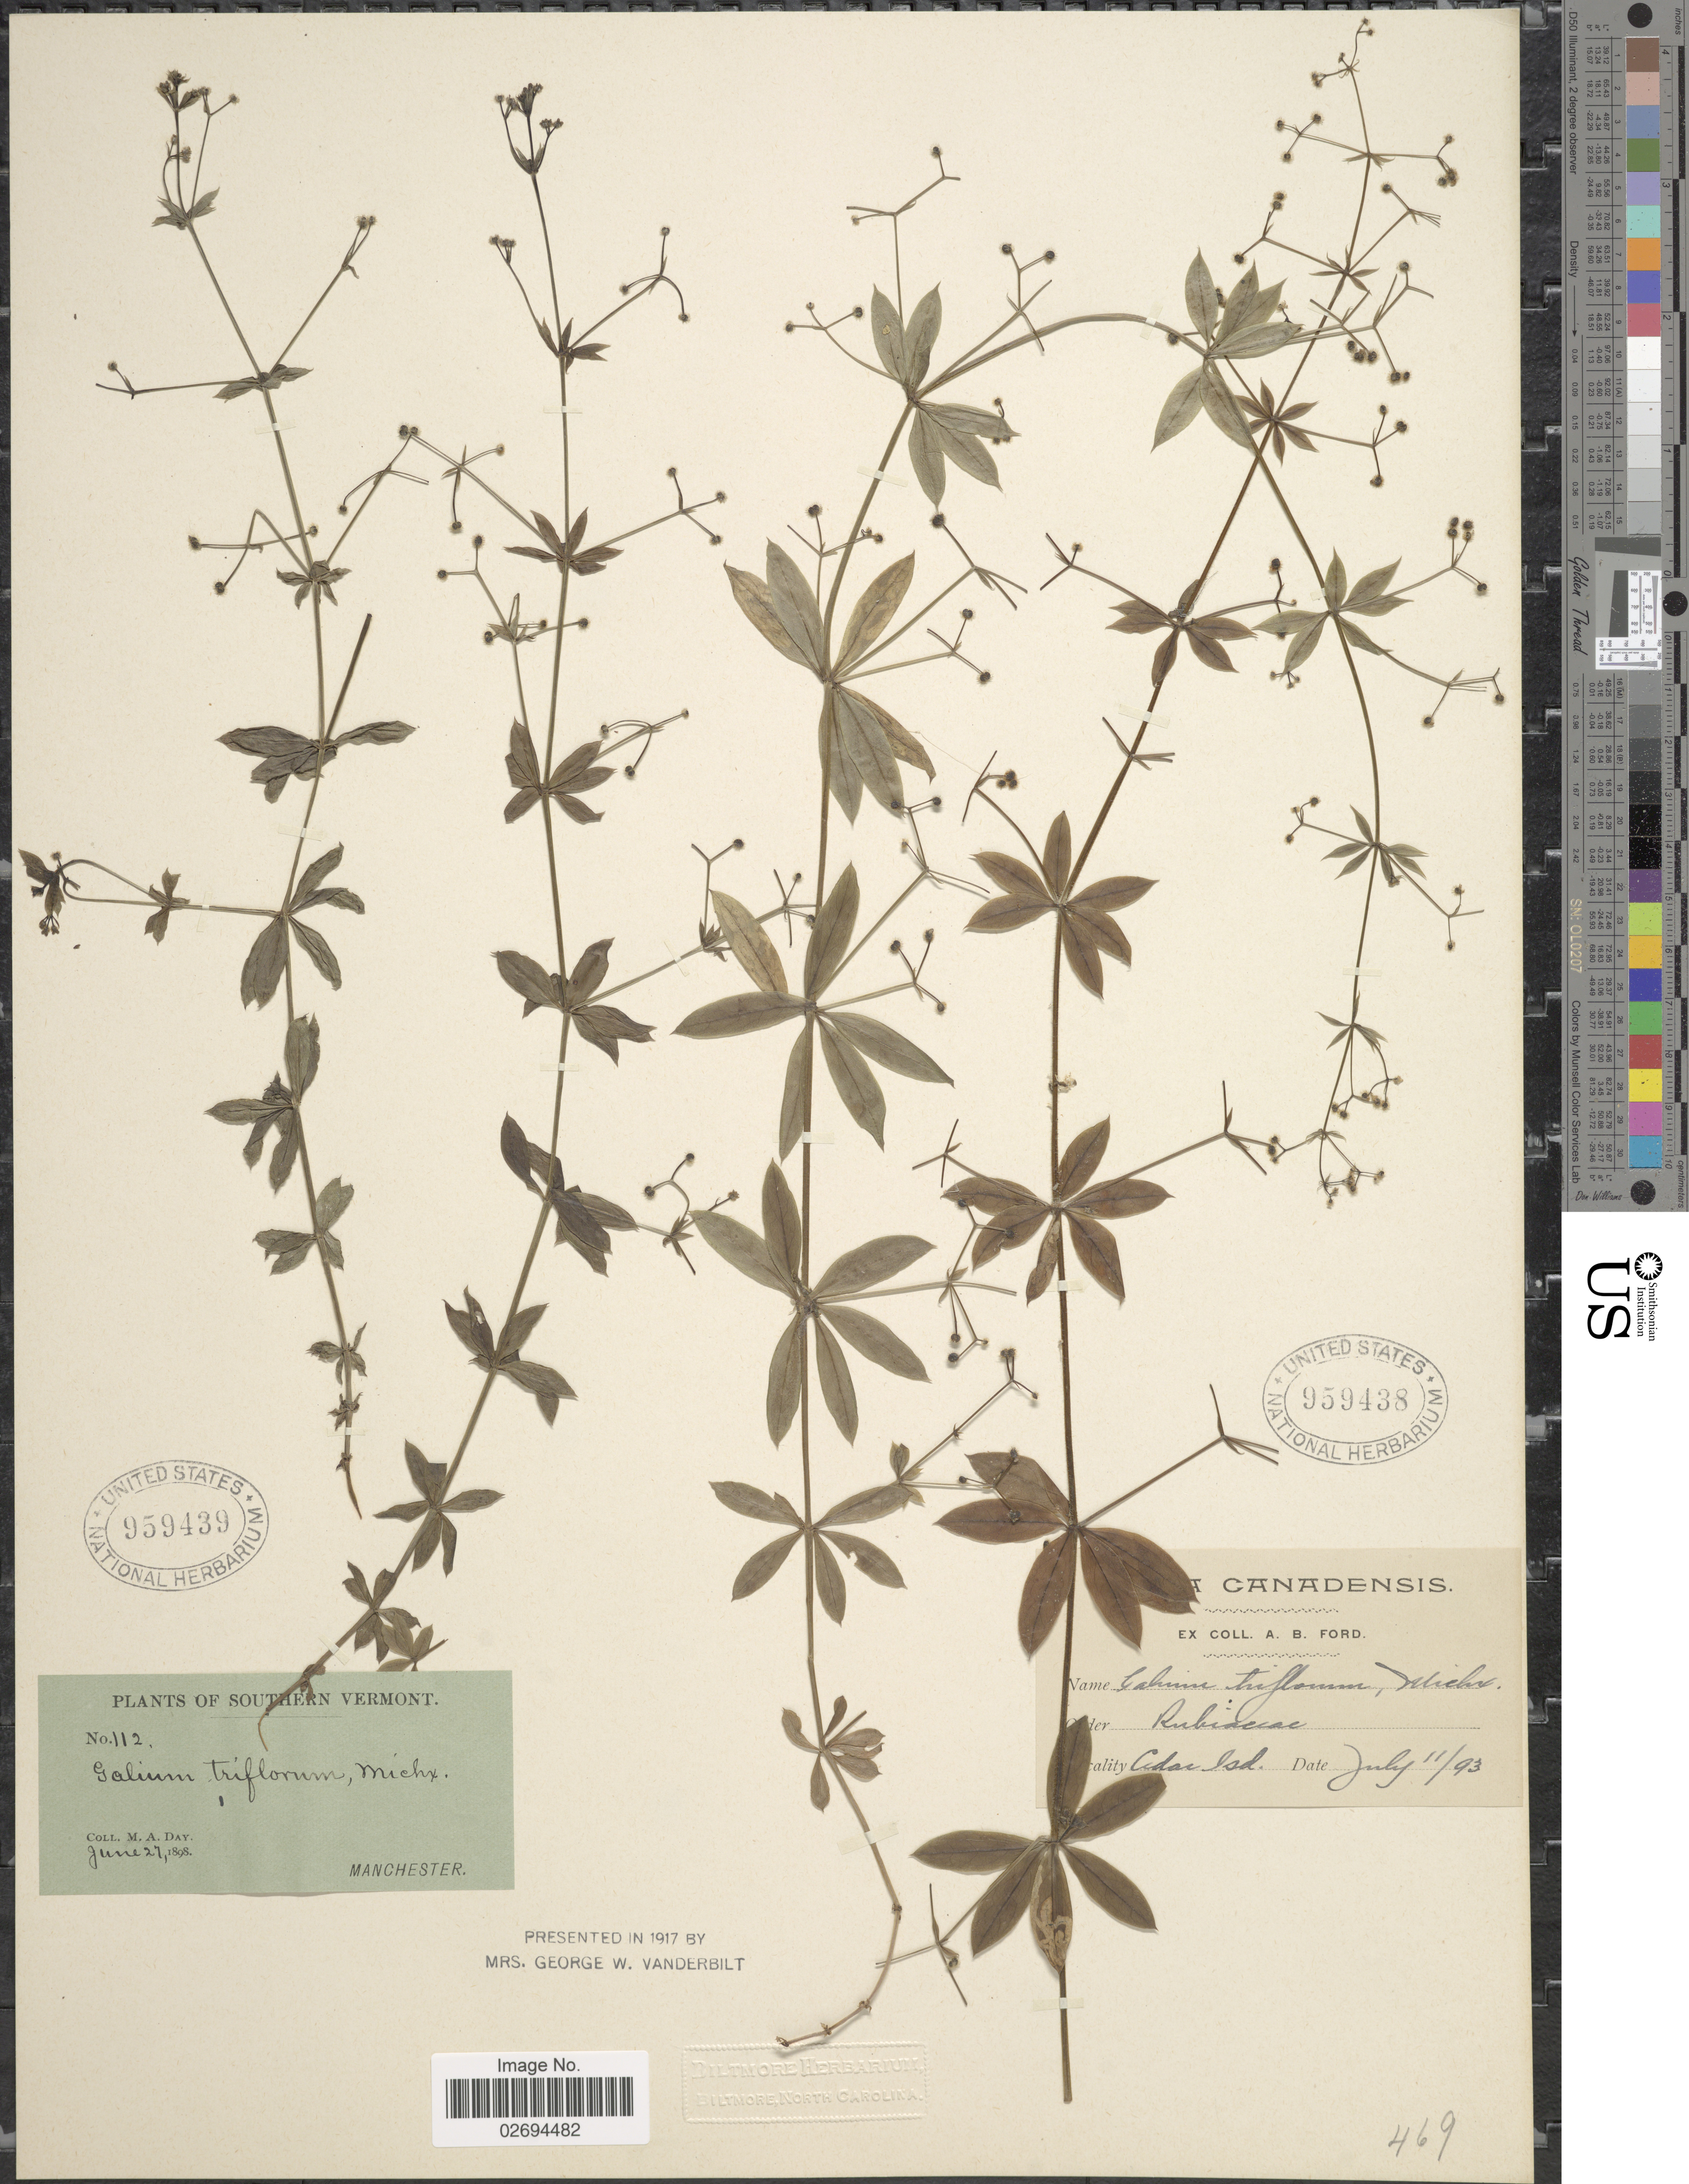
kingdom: Plantae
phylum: Tracheophyta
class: Magnoliopsida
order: Gentianales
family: Rubiaceae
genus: Galium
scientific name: Galium triflorum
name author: Michx.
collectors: A. Ford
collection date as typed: Transcribed d/m/y: 11/7/93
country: Canada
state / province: Ontario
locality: Cedar Isl.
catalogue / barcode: US 959438